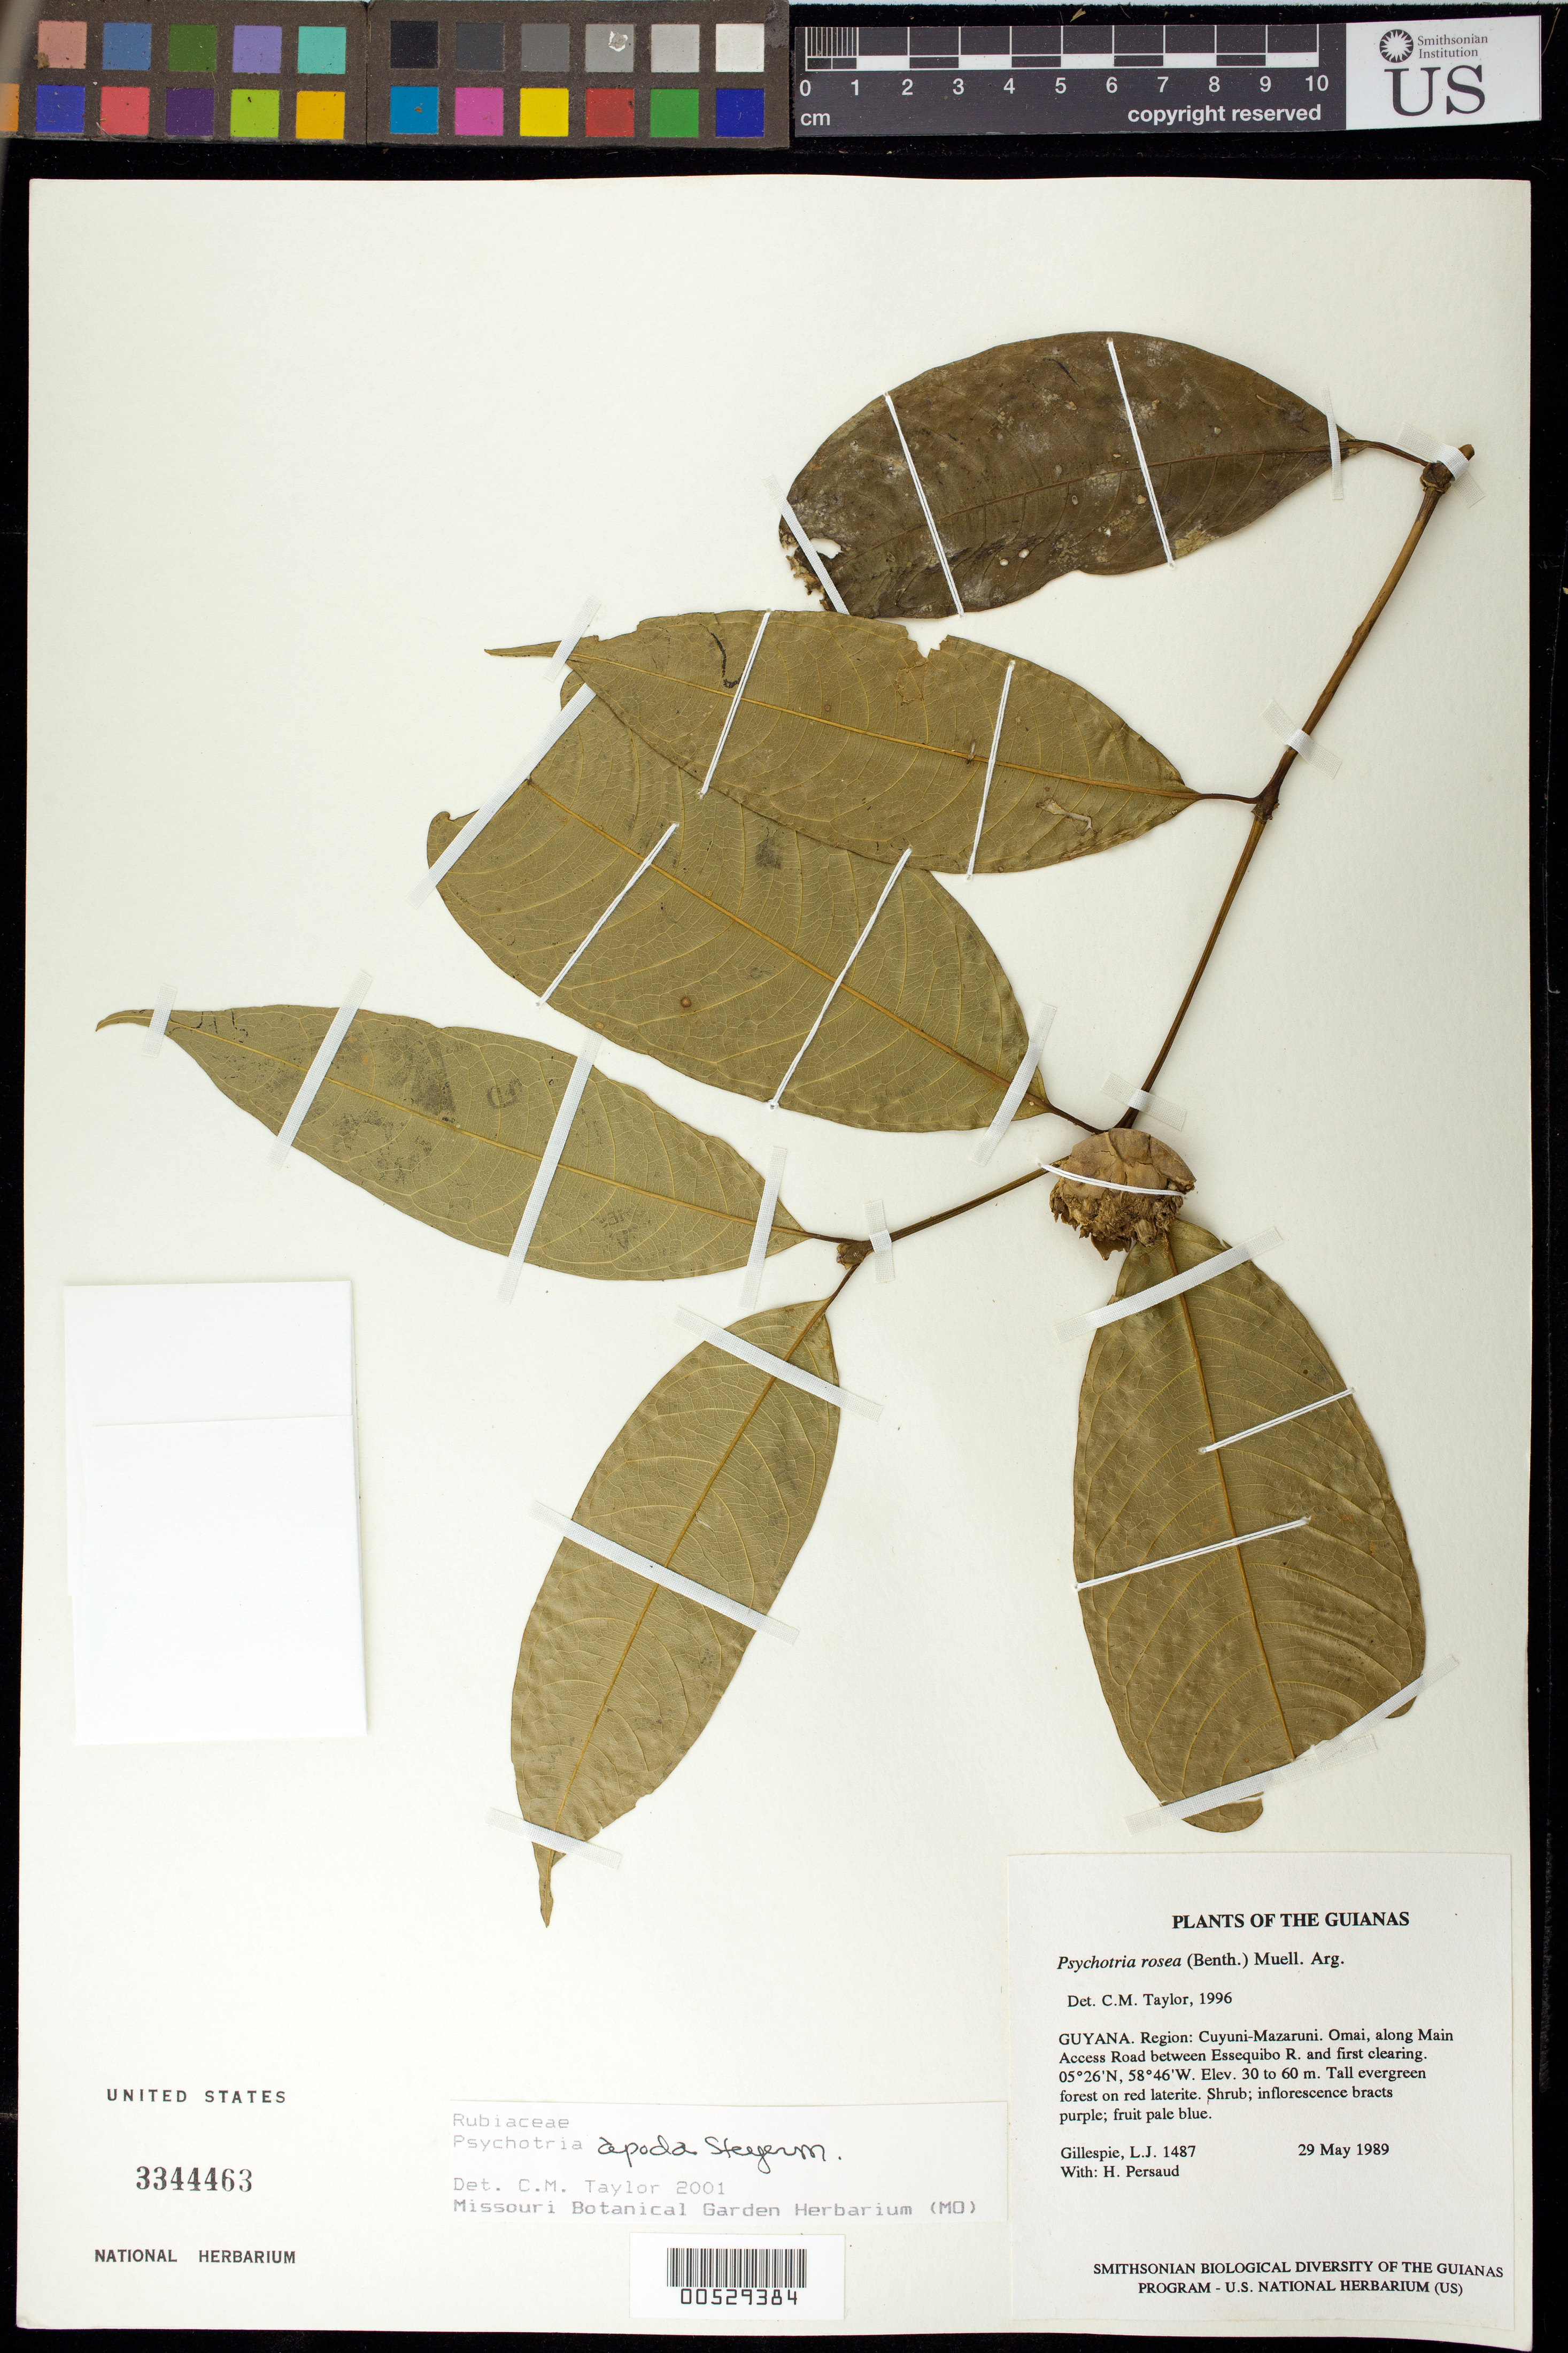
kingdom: Plantae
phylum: Tracheophyta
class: Magnoliopsida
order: Gentianales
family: Rubiaceae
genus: Palicourea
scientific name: Palicourea apoda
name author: (Steyerm.) Delprete & J.H. Kirkbr.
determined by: Kirkbride, J. H., Jr.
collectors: L. J. Gillespie & H. Persaud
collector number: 1487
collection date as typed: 29 May 1989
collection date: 1989-05-29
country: Guyana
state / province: Cuyuni-Mazaruni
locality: Omai, along Main Access Road between Essequibo R. and first clearing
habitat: Tall evergreen forest on red laterite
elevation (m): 30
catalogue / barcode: US 3344463